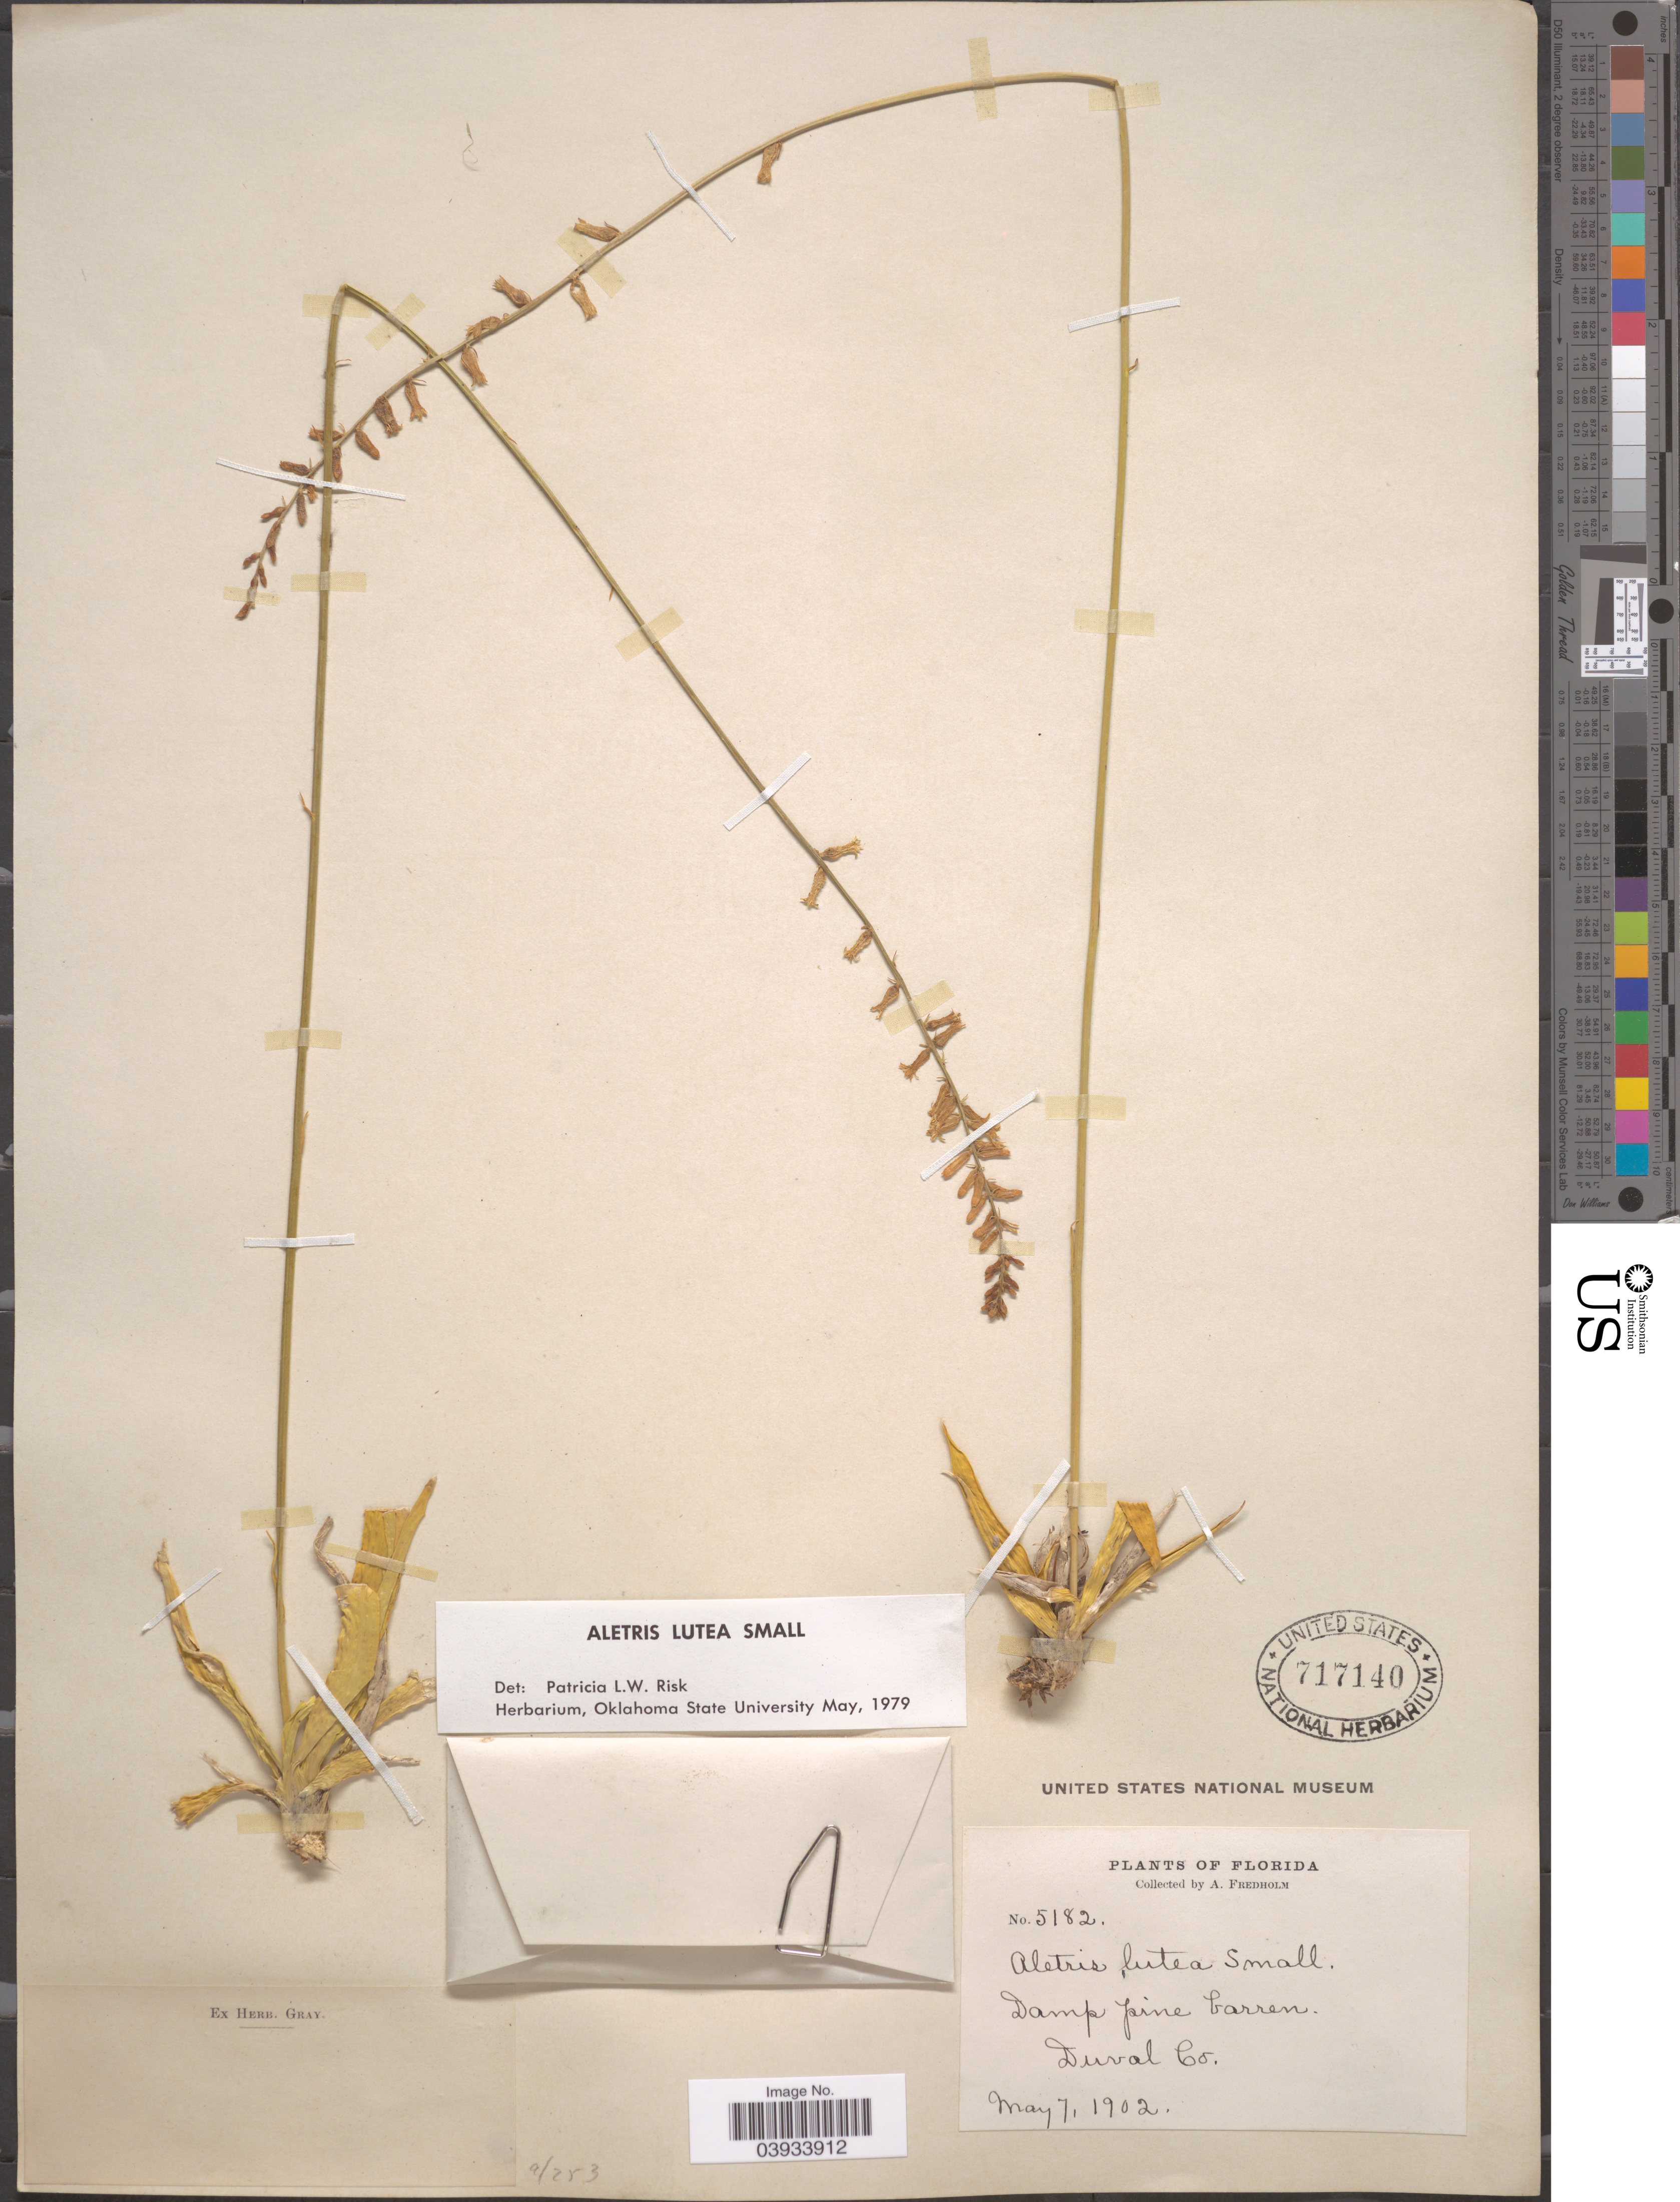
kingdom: Plantae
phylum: Tracheophyta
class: Liliopsida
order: Dioscoreales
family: Nartheciaceae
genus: Aletris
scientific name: Aletris lutea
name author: Small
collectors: A. Fredholm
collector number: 5182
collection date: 1902-05-07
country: United States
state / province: Florida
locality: Duval Co.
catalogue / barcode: US 717140